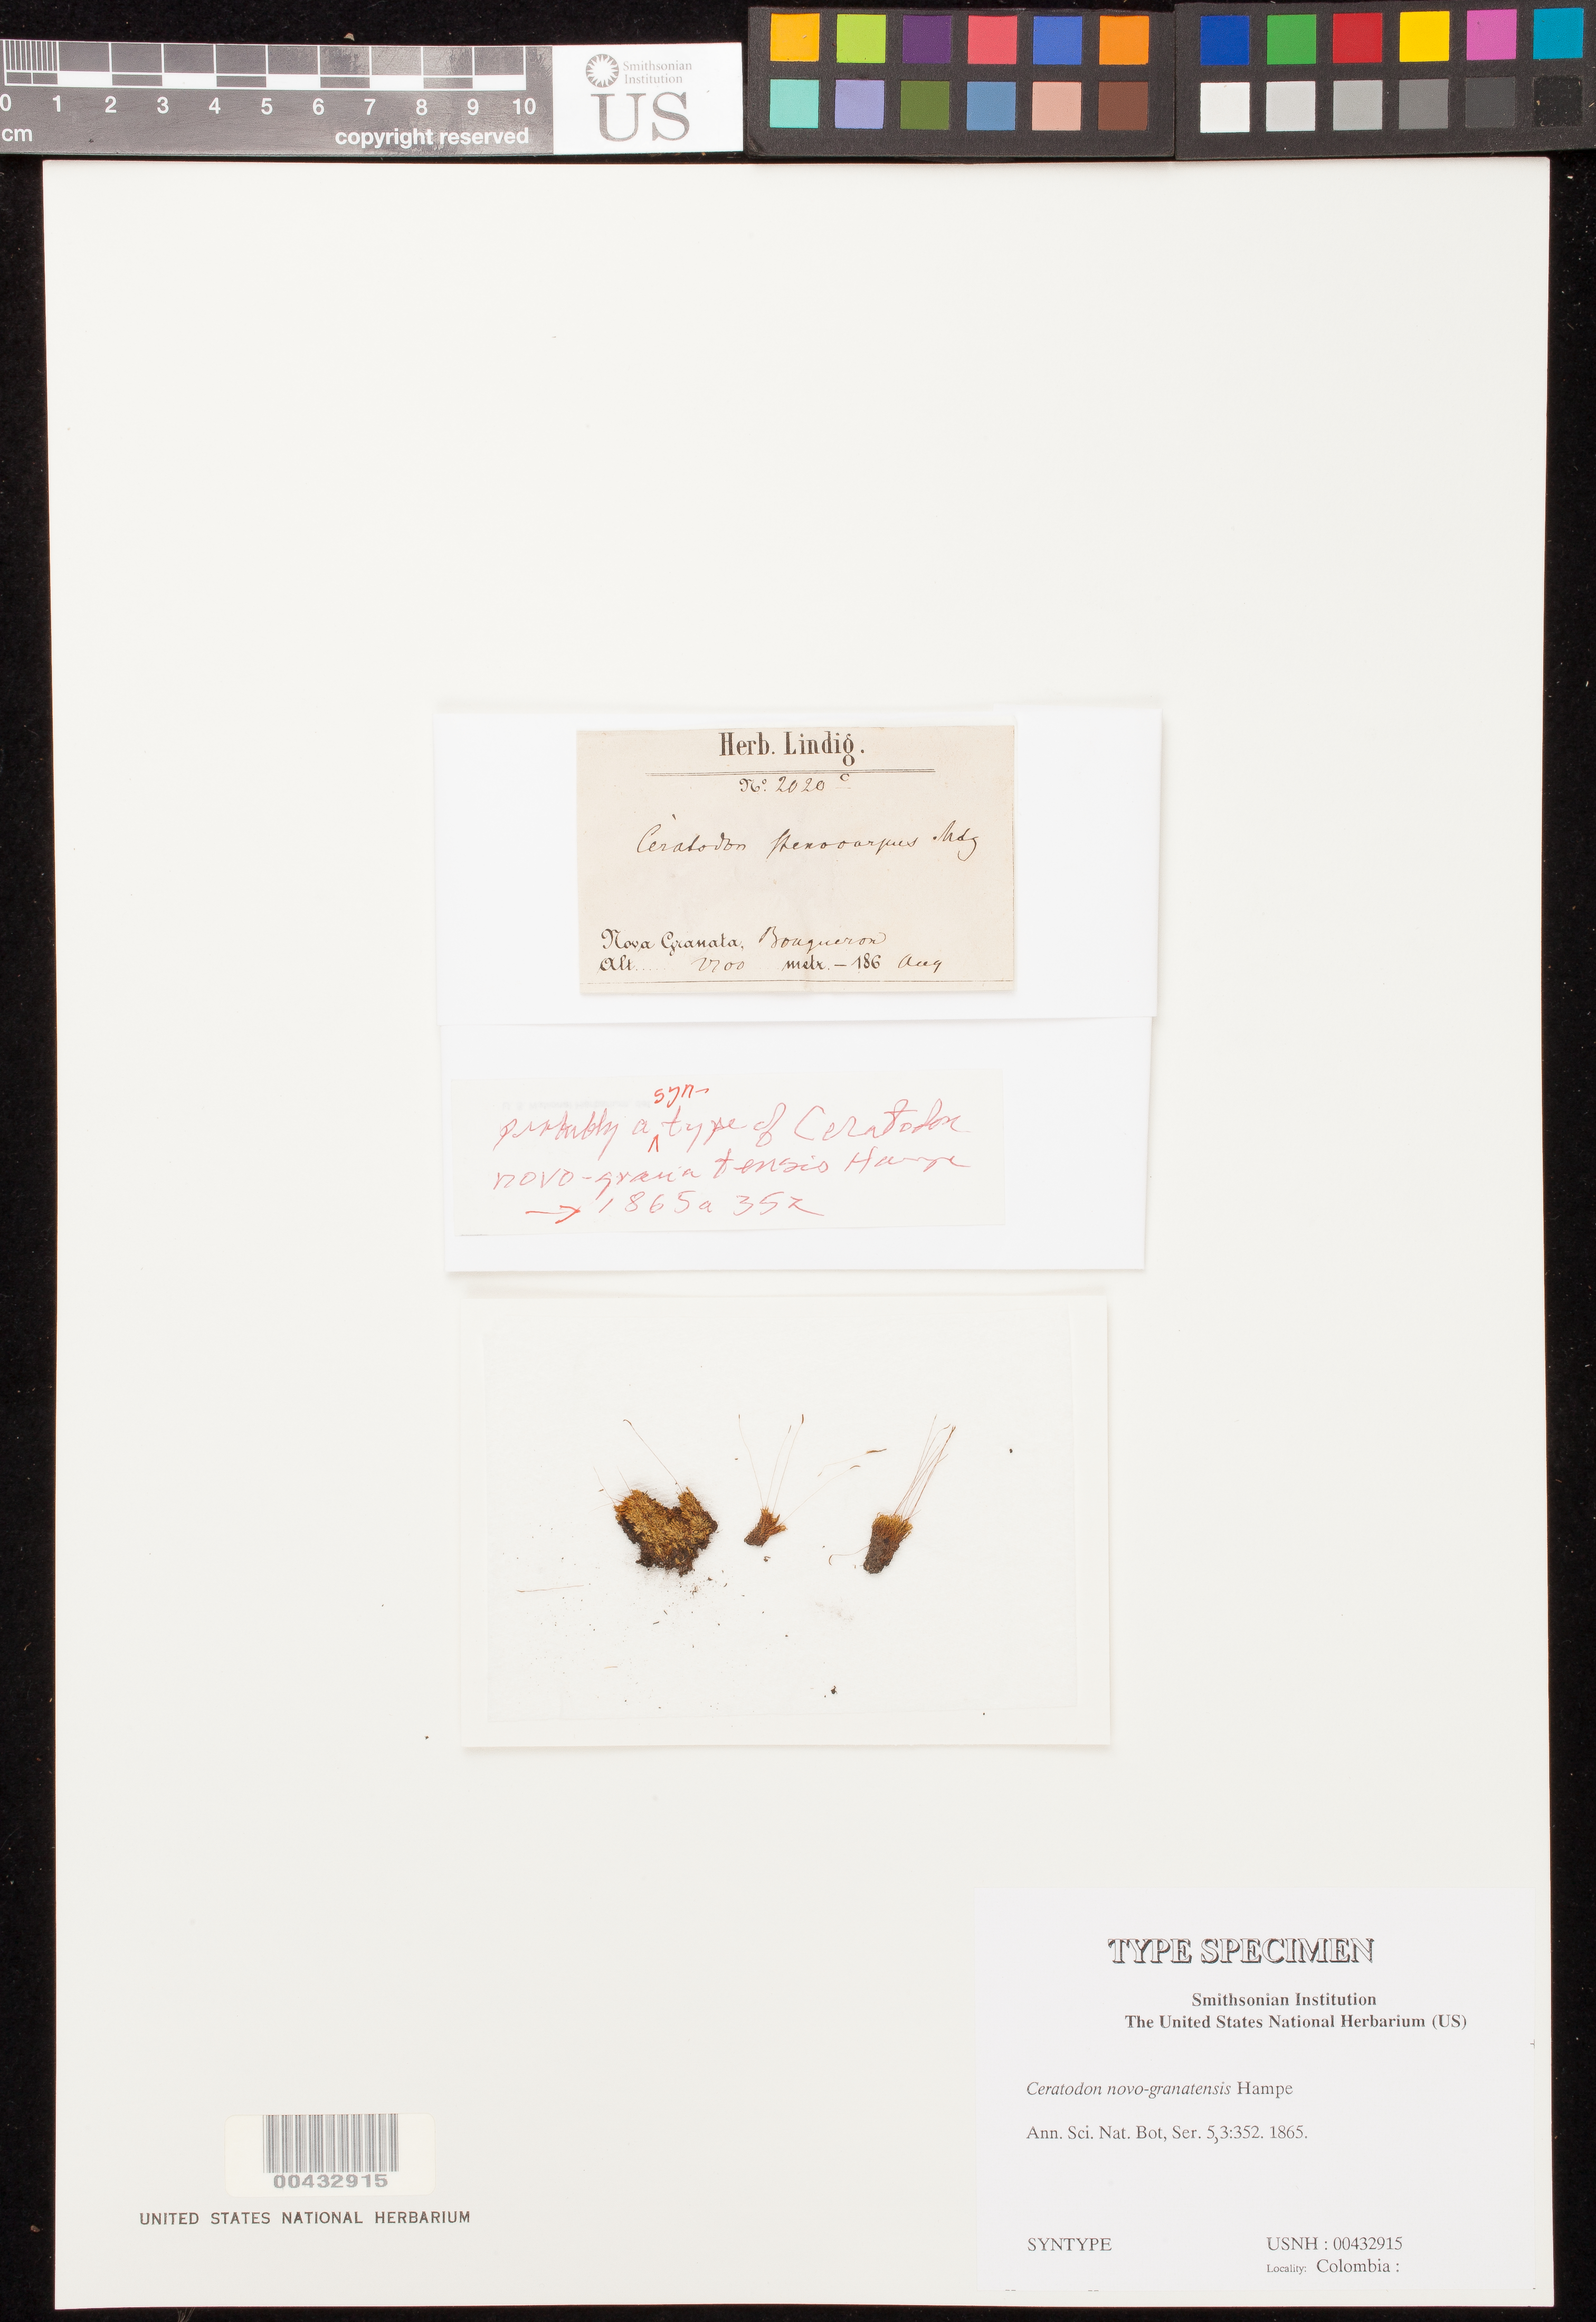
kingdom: Plantae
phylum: Bryophyta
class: Bryopsida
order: Dicranales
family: Ditrichaceae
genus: Ceratodon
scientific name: Ceratodon novo-granatensis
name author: Hampe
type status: Syntype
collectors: A. Lindig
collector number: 2020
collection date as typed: Aug 186-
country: Colombia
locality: Boqueron.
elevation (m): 2700